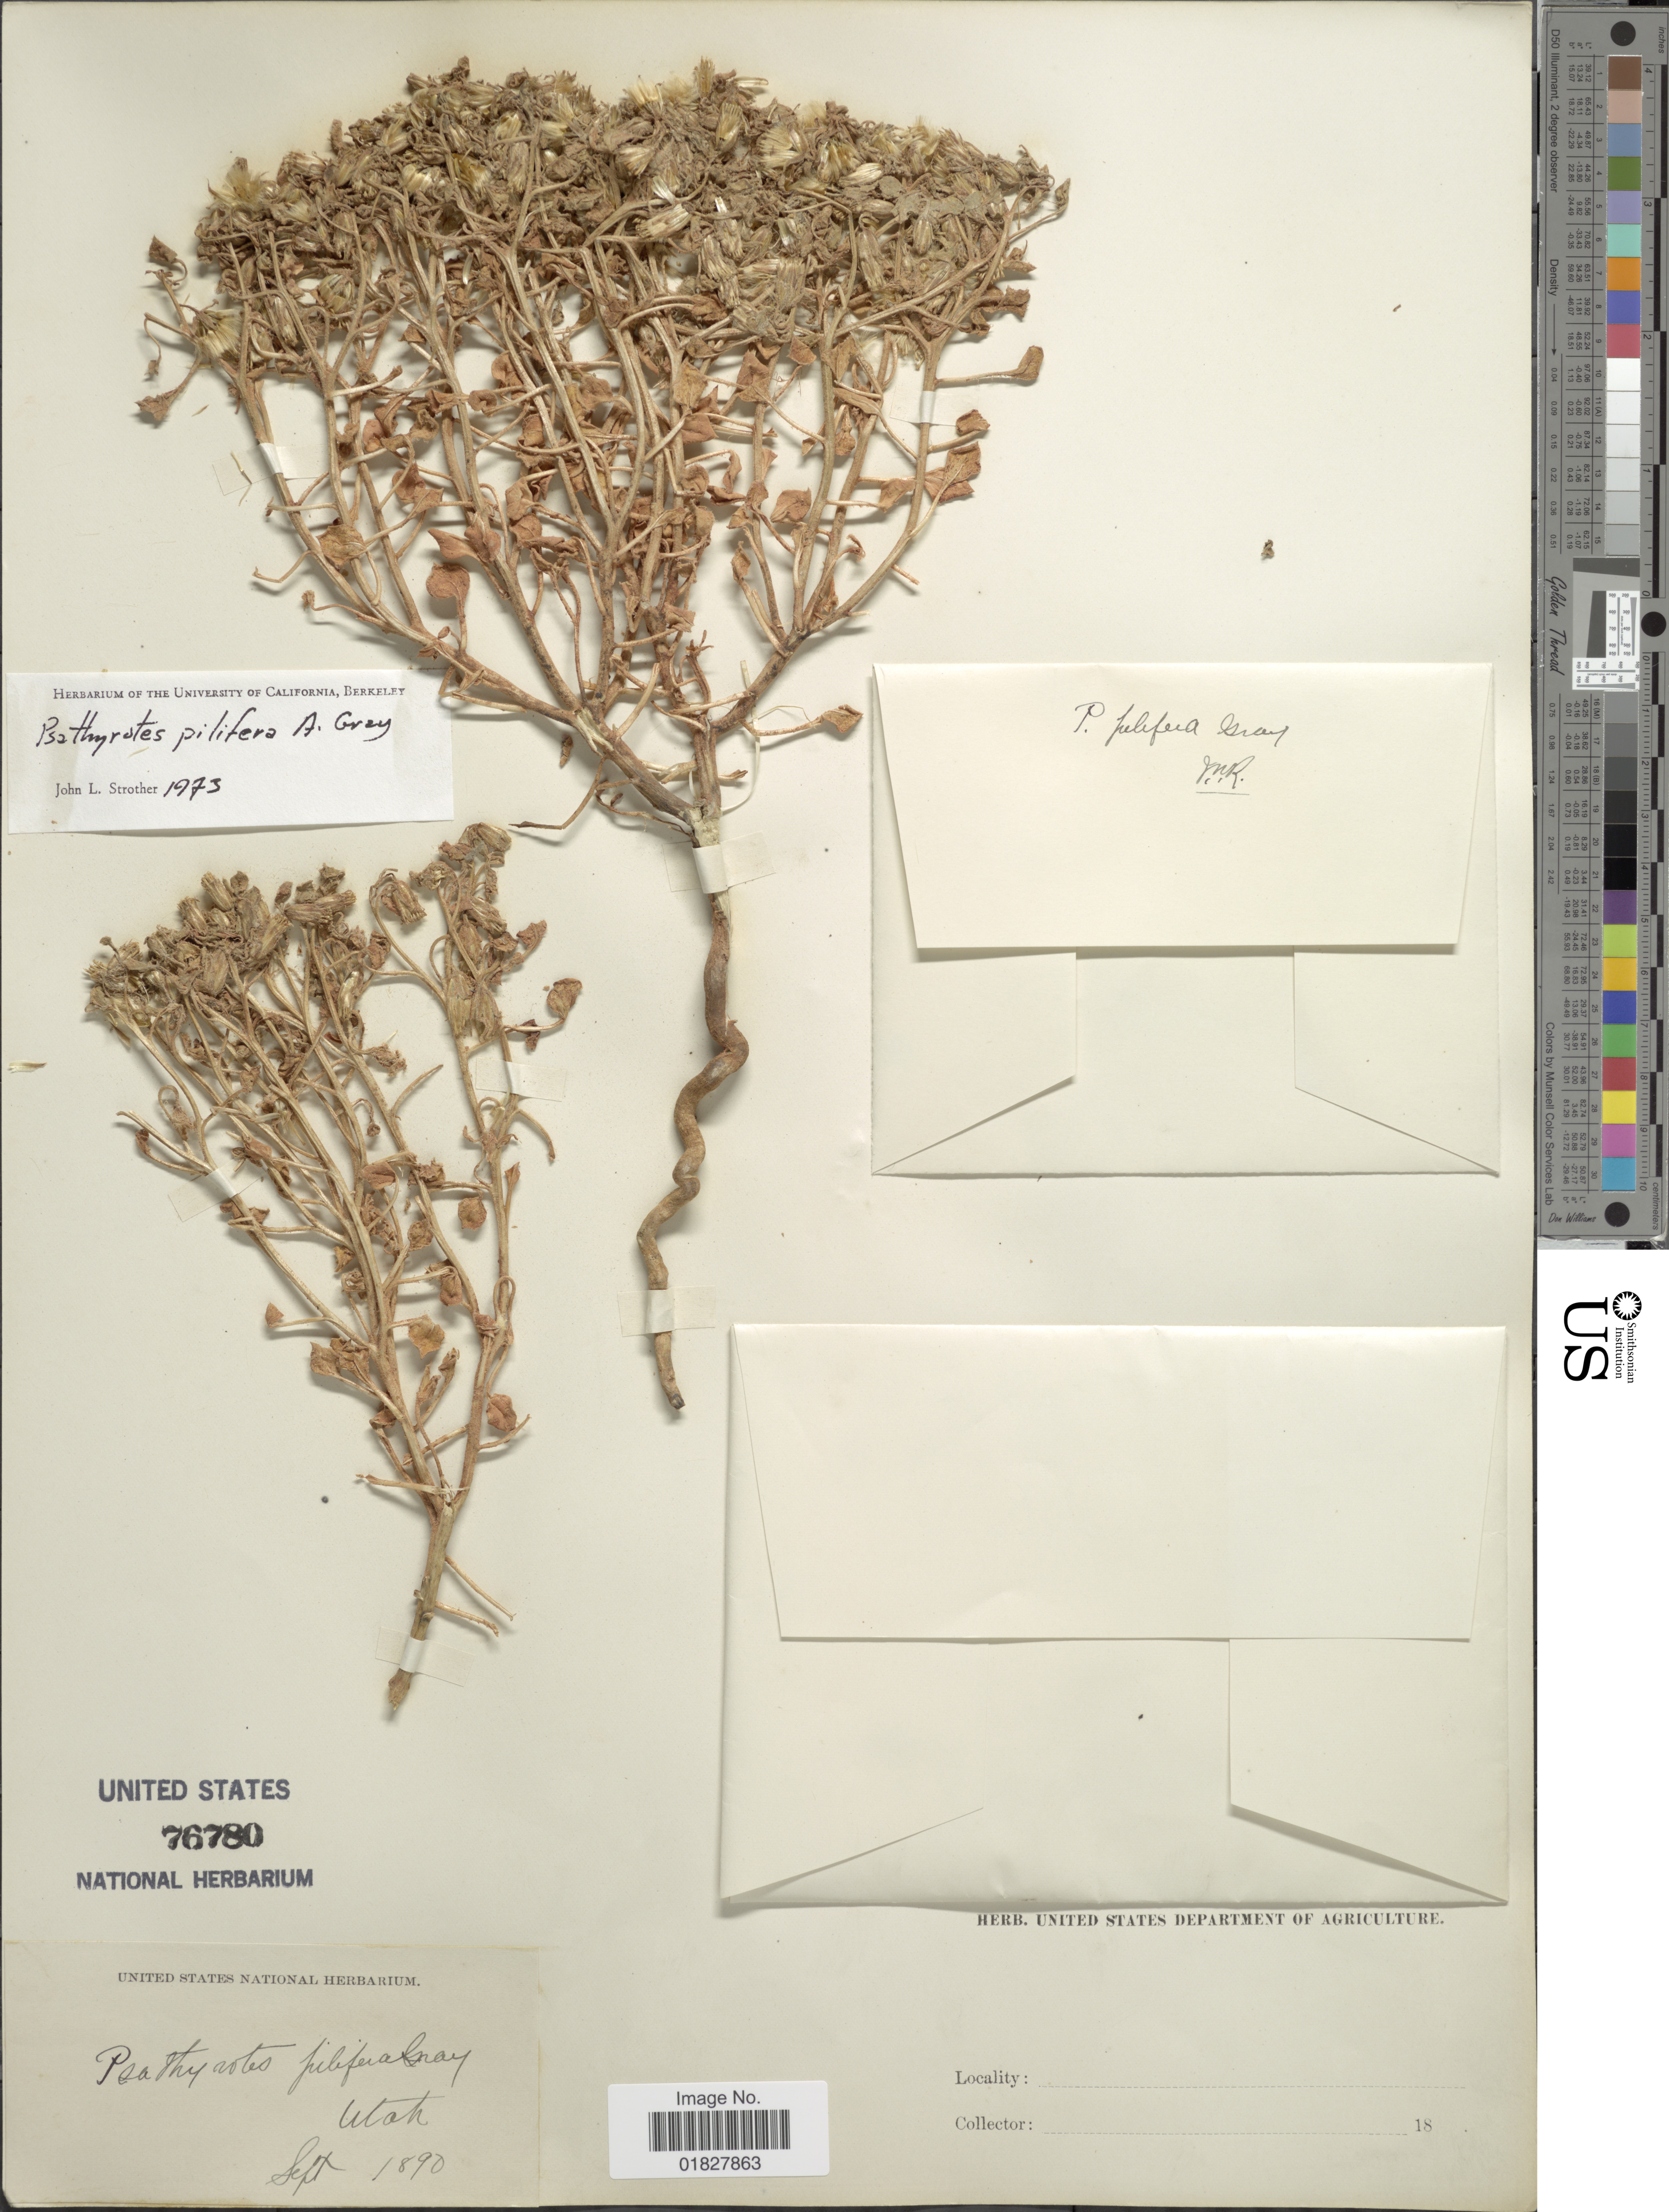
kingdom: Plantae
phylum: Tracheophyta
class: Magnoliopsida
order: Asterales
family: Asteraceae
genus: Psathyrotes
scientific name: Psathyrotes pilifera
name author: A. Gray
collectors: U.S. National Herbarium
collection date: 1890-09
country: United States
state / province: Utah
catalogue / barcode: US 76780